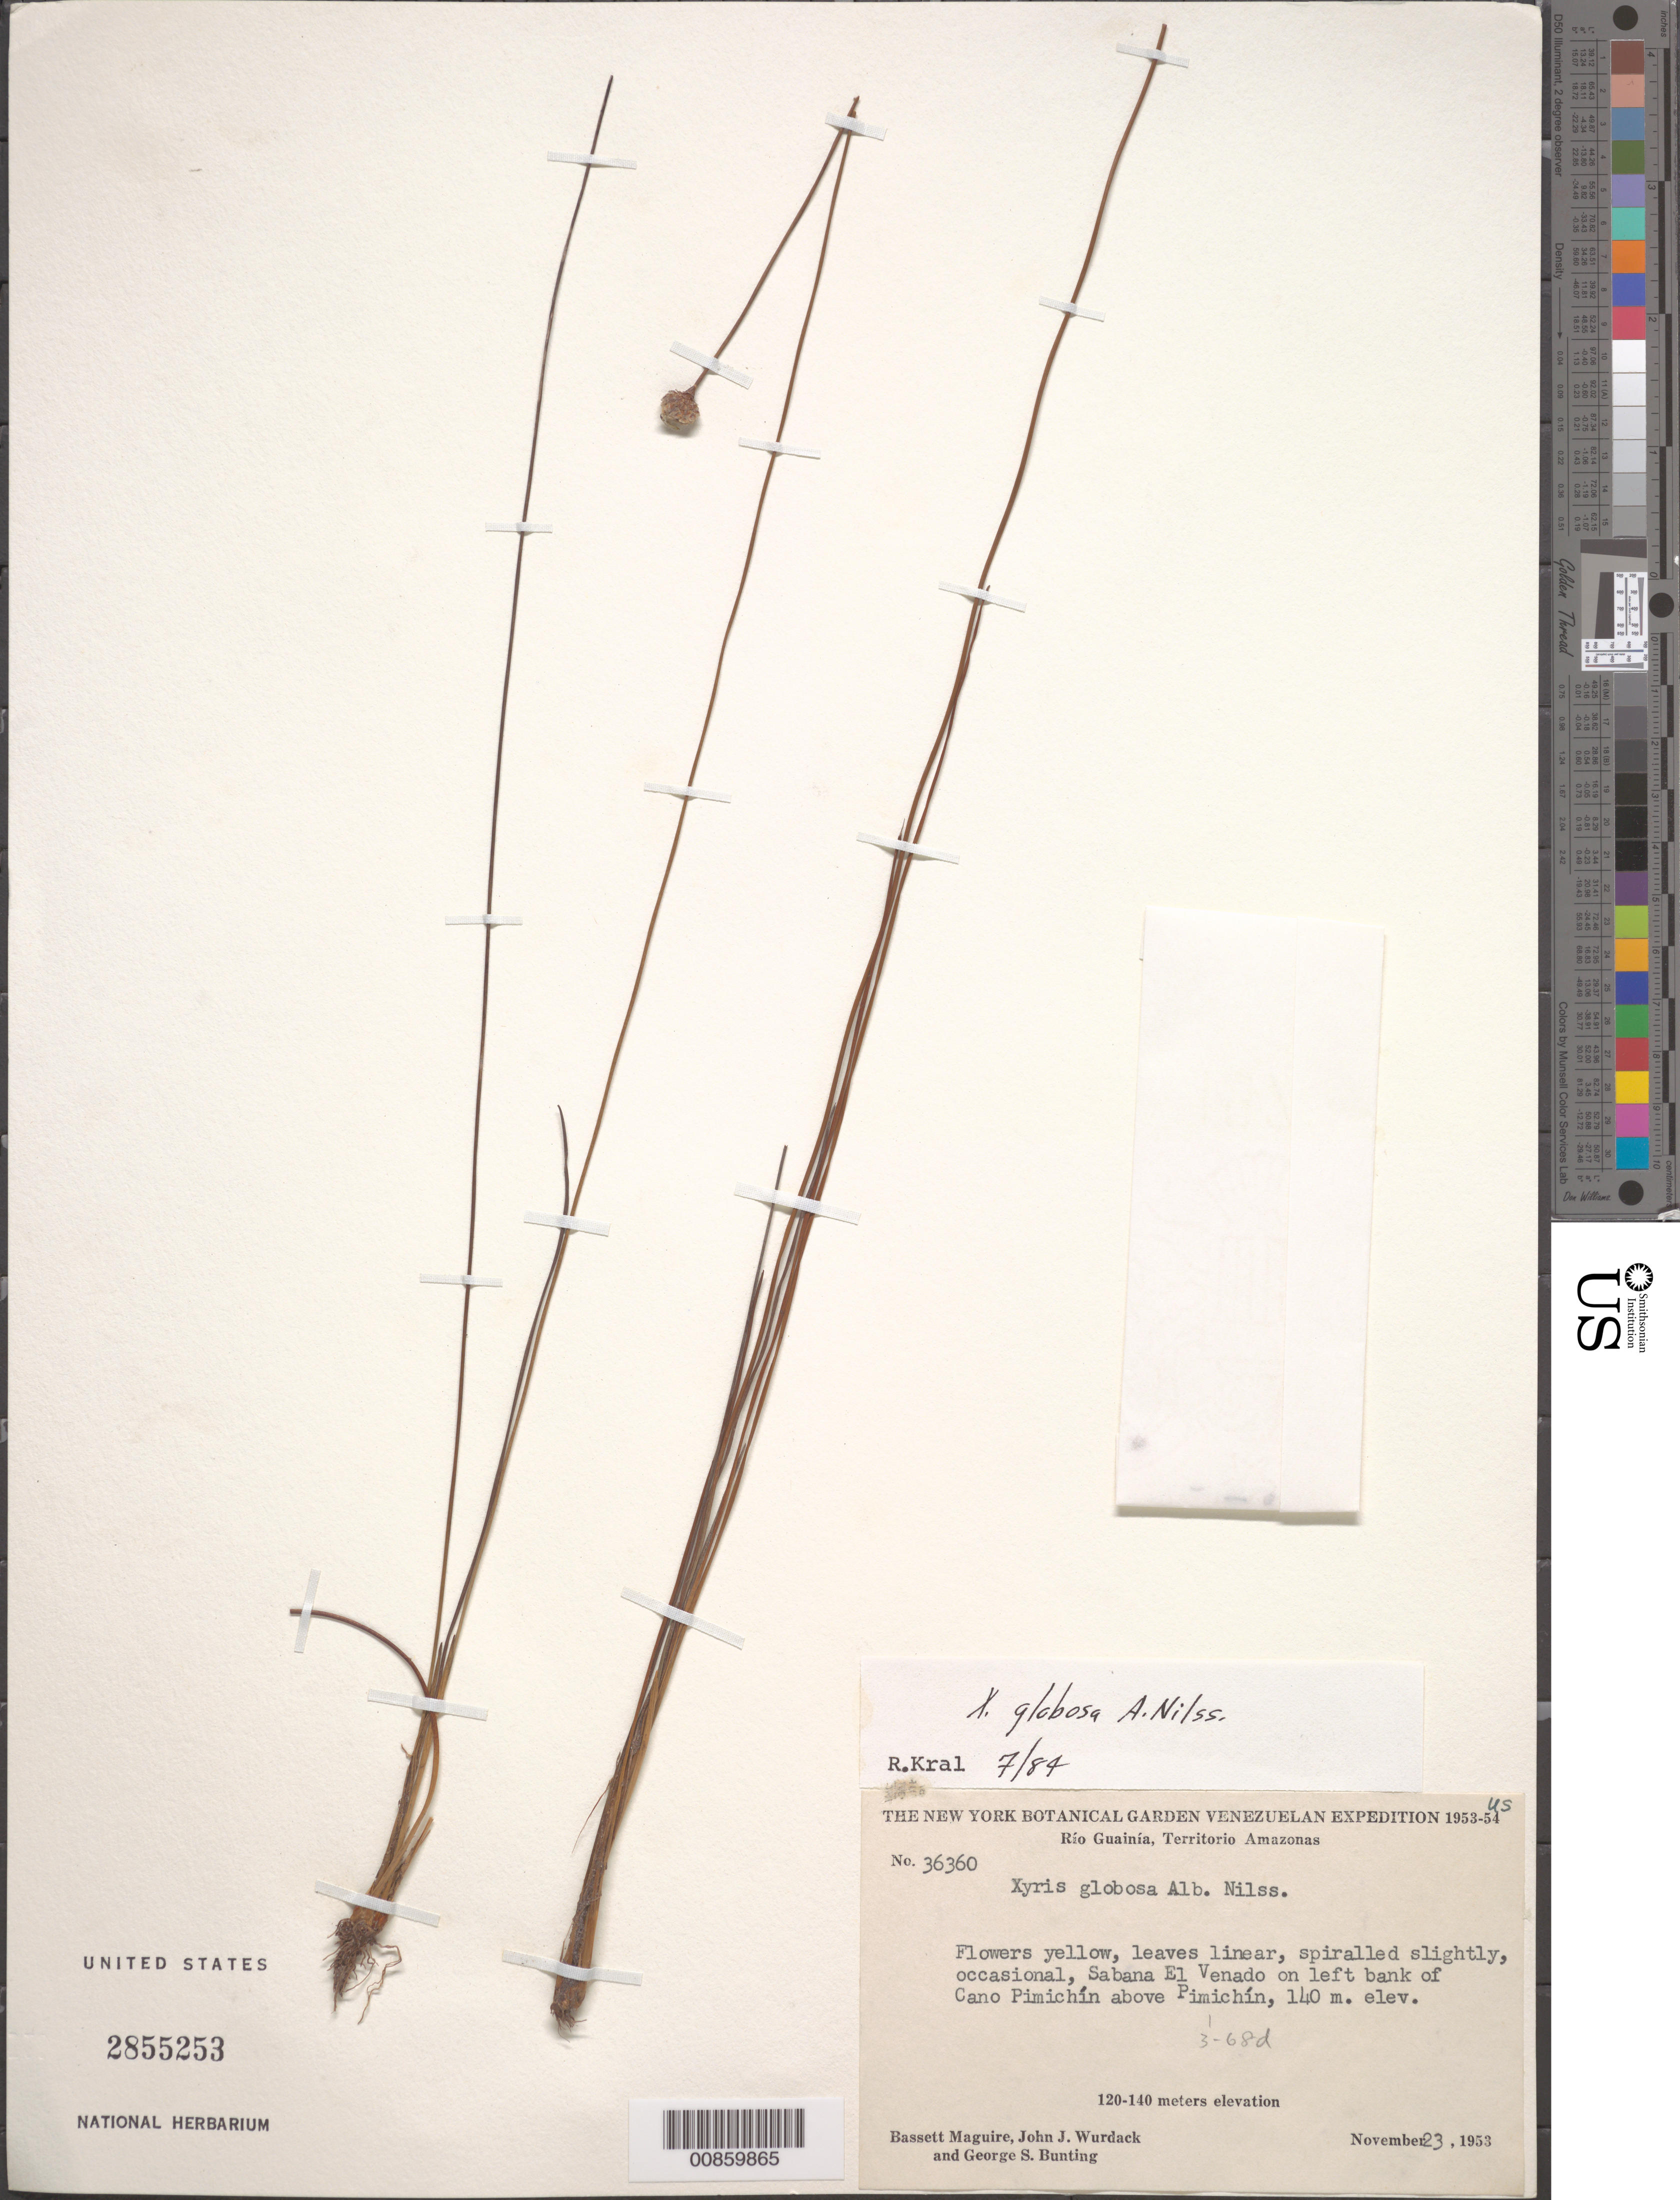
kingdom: Plantae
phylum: Tracheophyta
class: Liliopsida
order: Poales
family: Xyridaceae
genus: Xyris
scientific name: Xyris globosa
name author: Nilsson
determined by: Kral, Robert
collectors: B. Maguire, J. J. Wurdack & G. S. Bunting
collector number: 36360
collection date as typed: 23-Nov-53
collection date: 1953-11-23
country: Venezuela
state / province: Amazonas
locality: Río Guainía, Sabana El Venado, left bank of Caño Pimichin, above Pimichin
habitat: Savanna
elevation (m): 140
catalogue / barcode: US 2855253